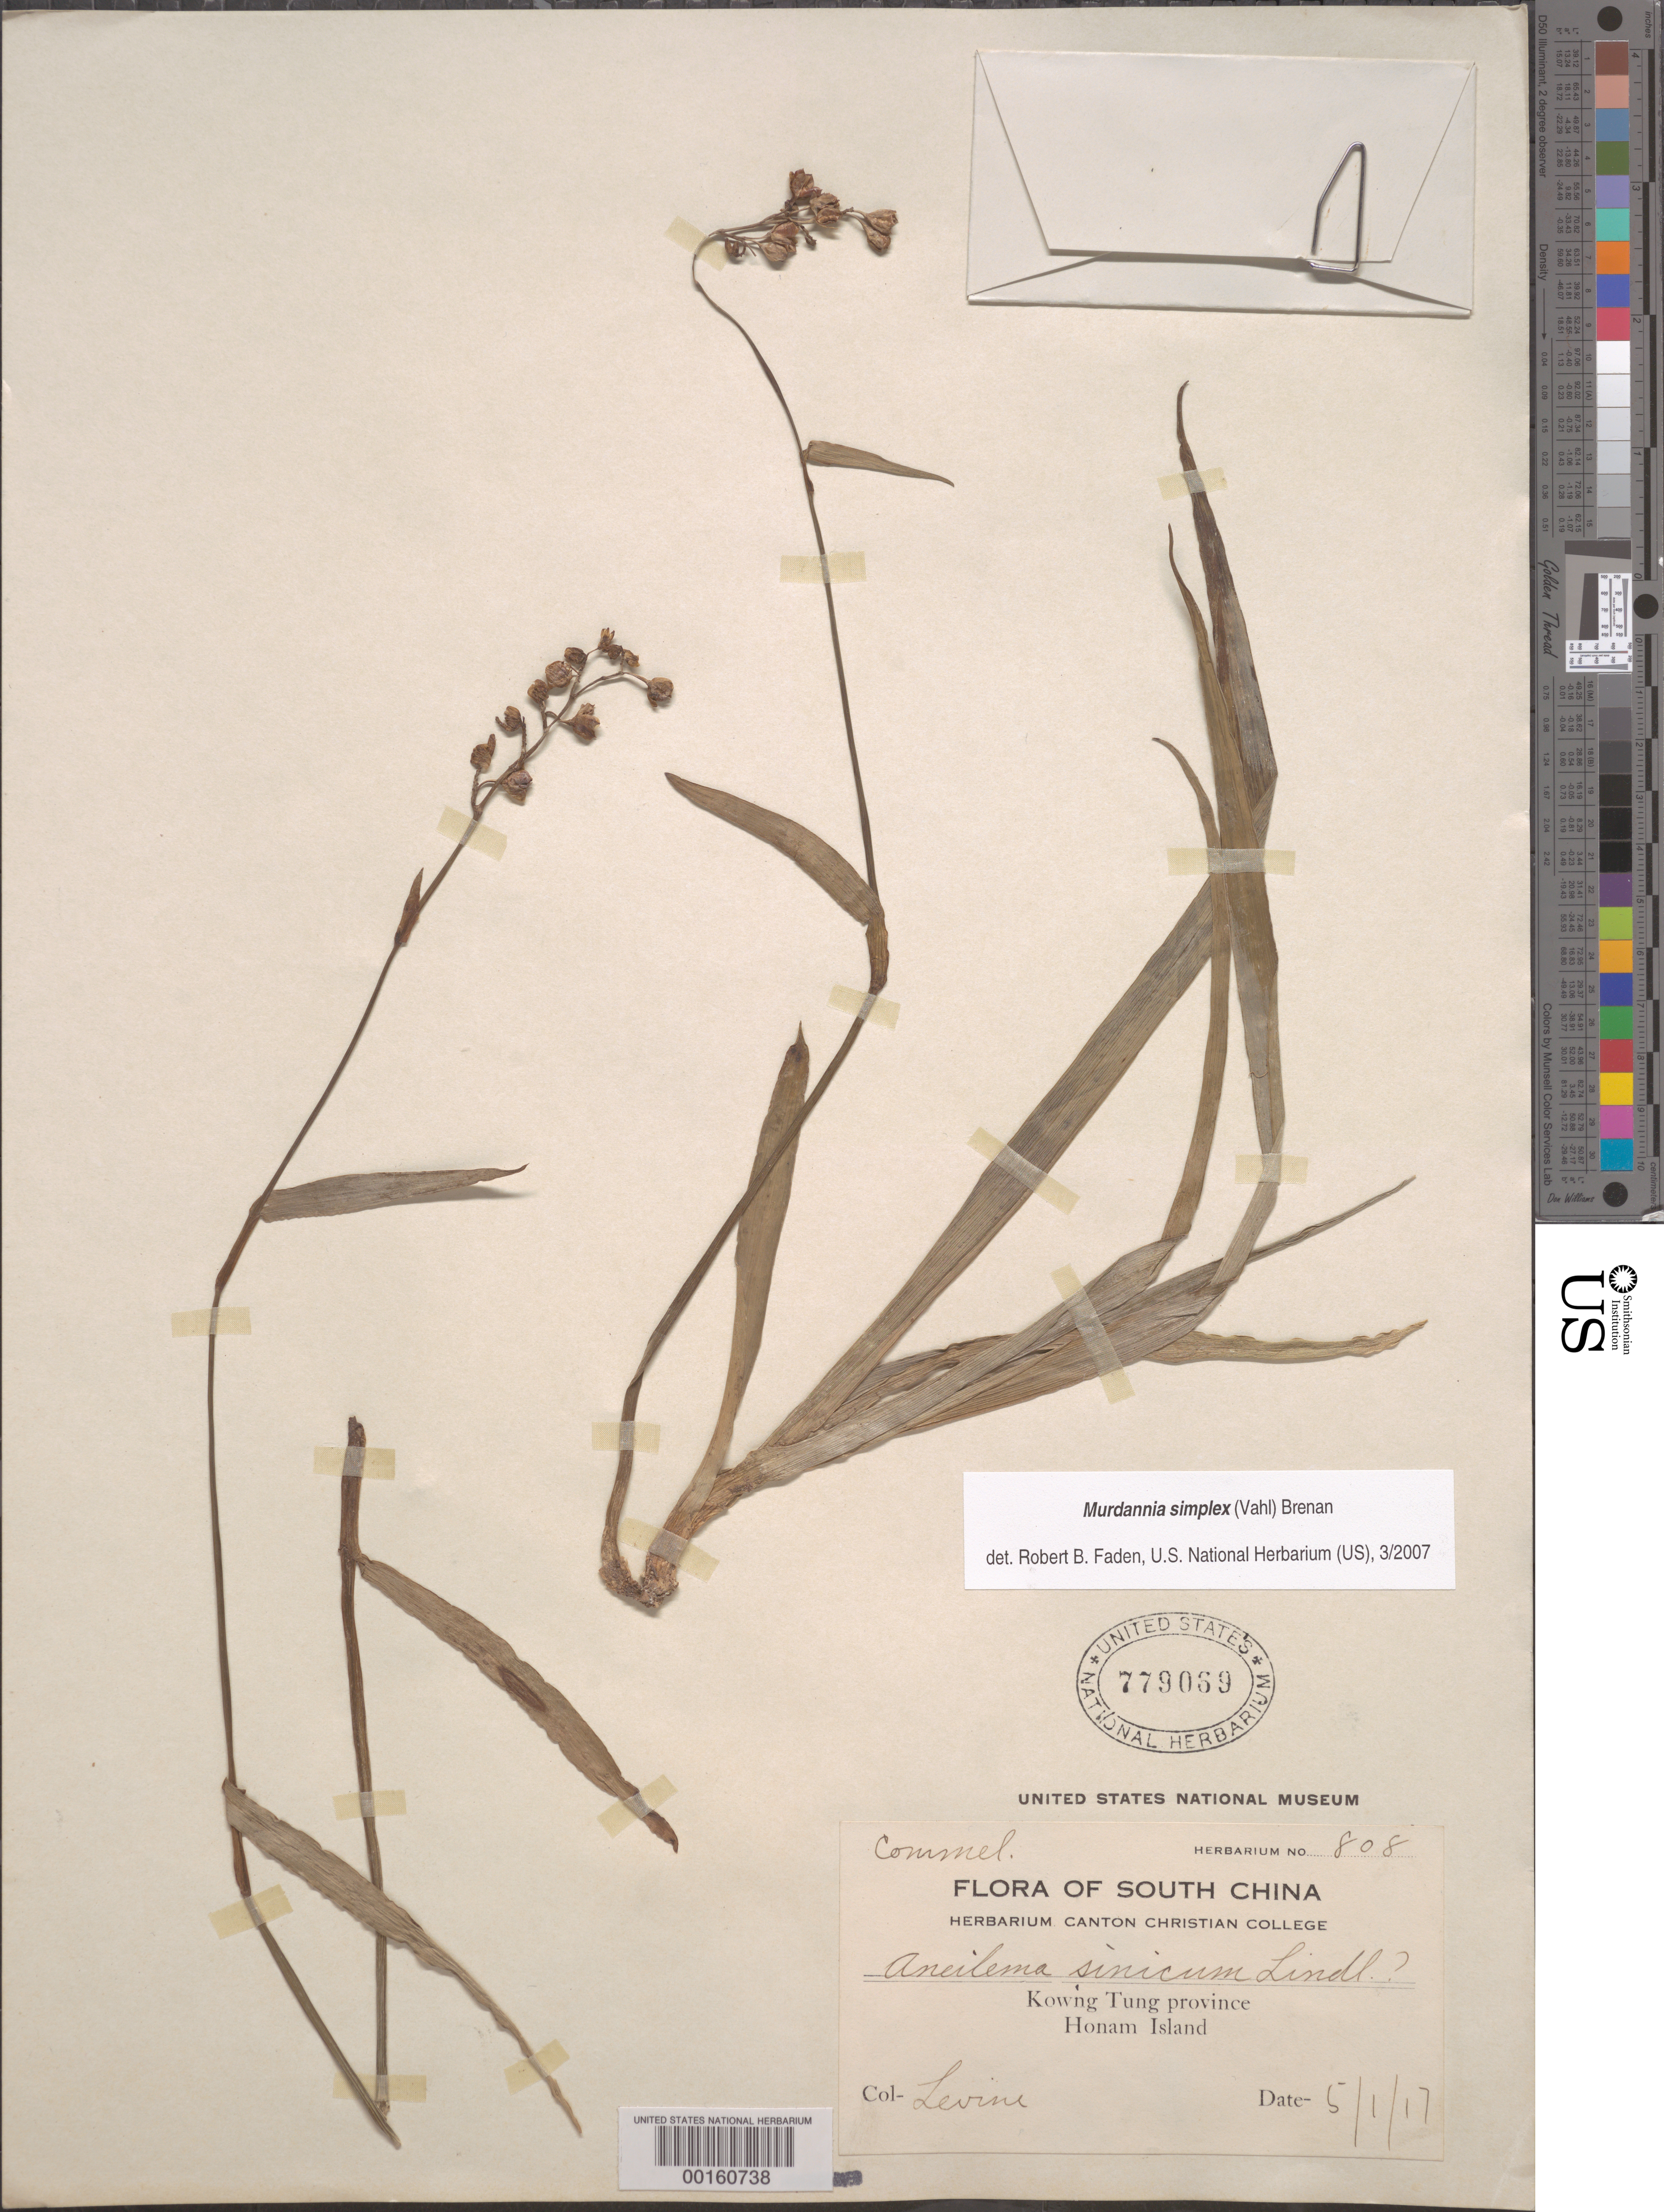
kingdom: Plantae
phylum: Tracheophyta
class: Liliopsida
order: Commelinales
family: Commelinaceae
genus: Murdannia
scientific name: Murdannia simplex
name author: (Vahl) Brenan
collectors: -. Levine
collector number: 808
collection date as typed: Transcribed d/m/y: 5/1/17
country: China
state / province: Guangdong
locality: South China. Kowng Tung province. Honam Island.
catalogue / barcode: US 779069